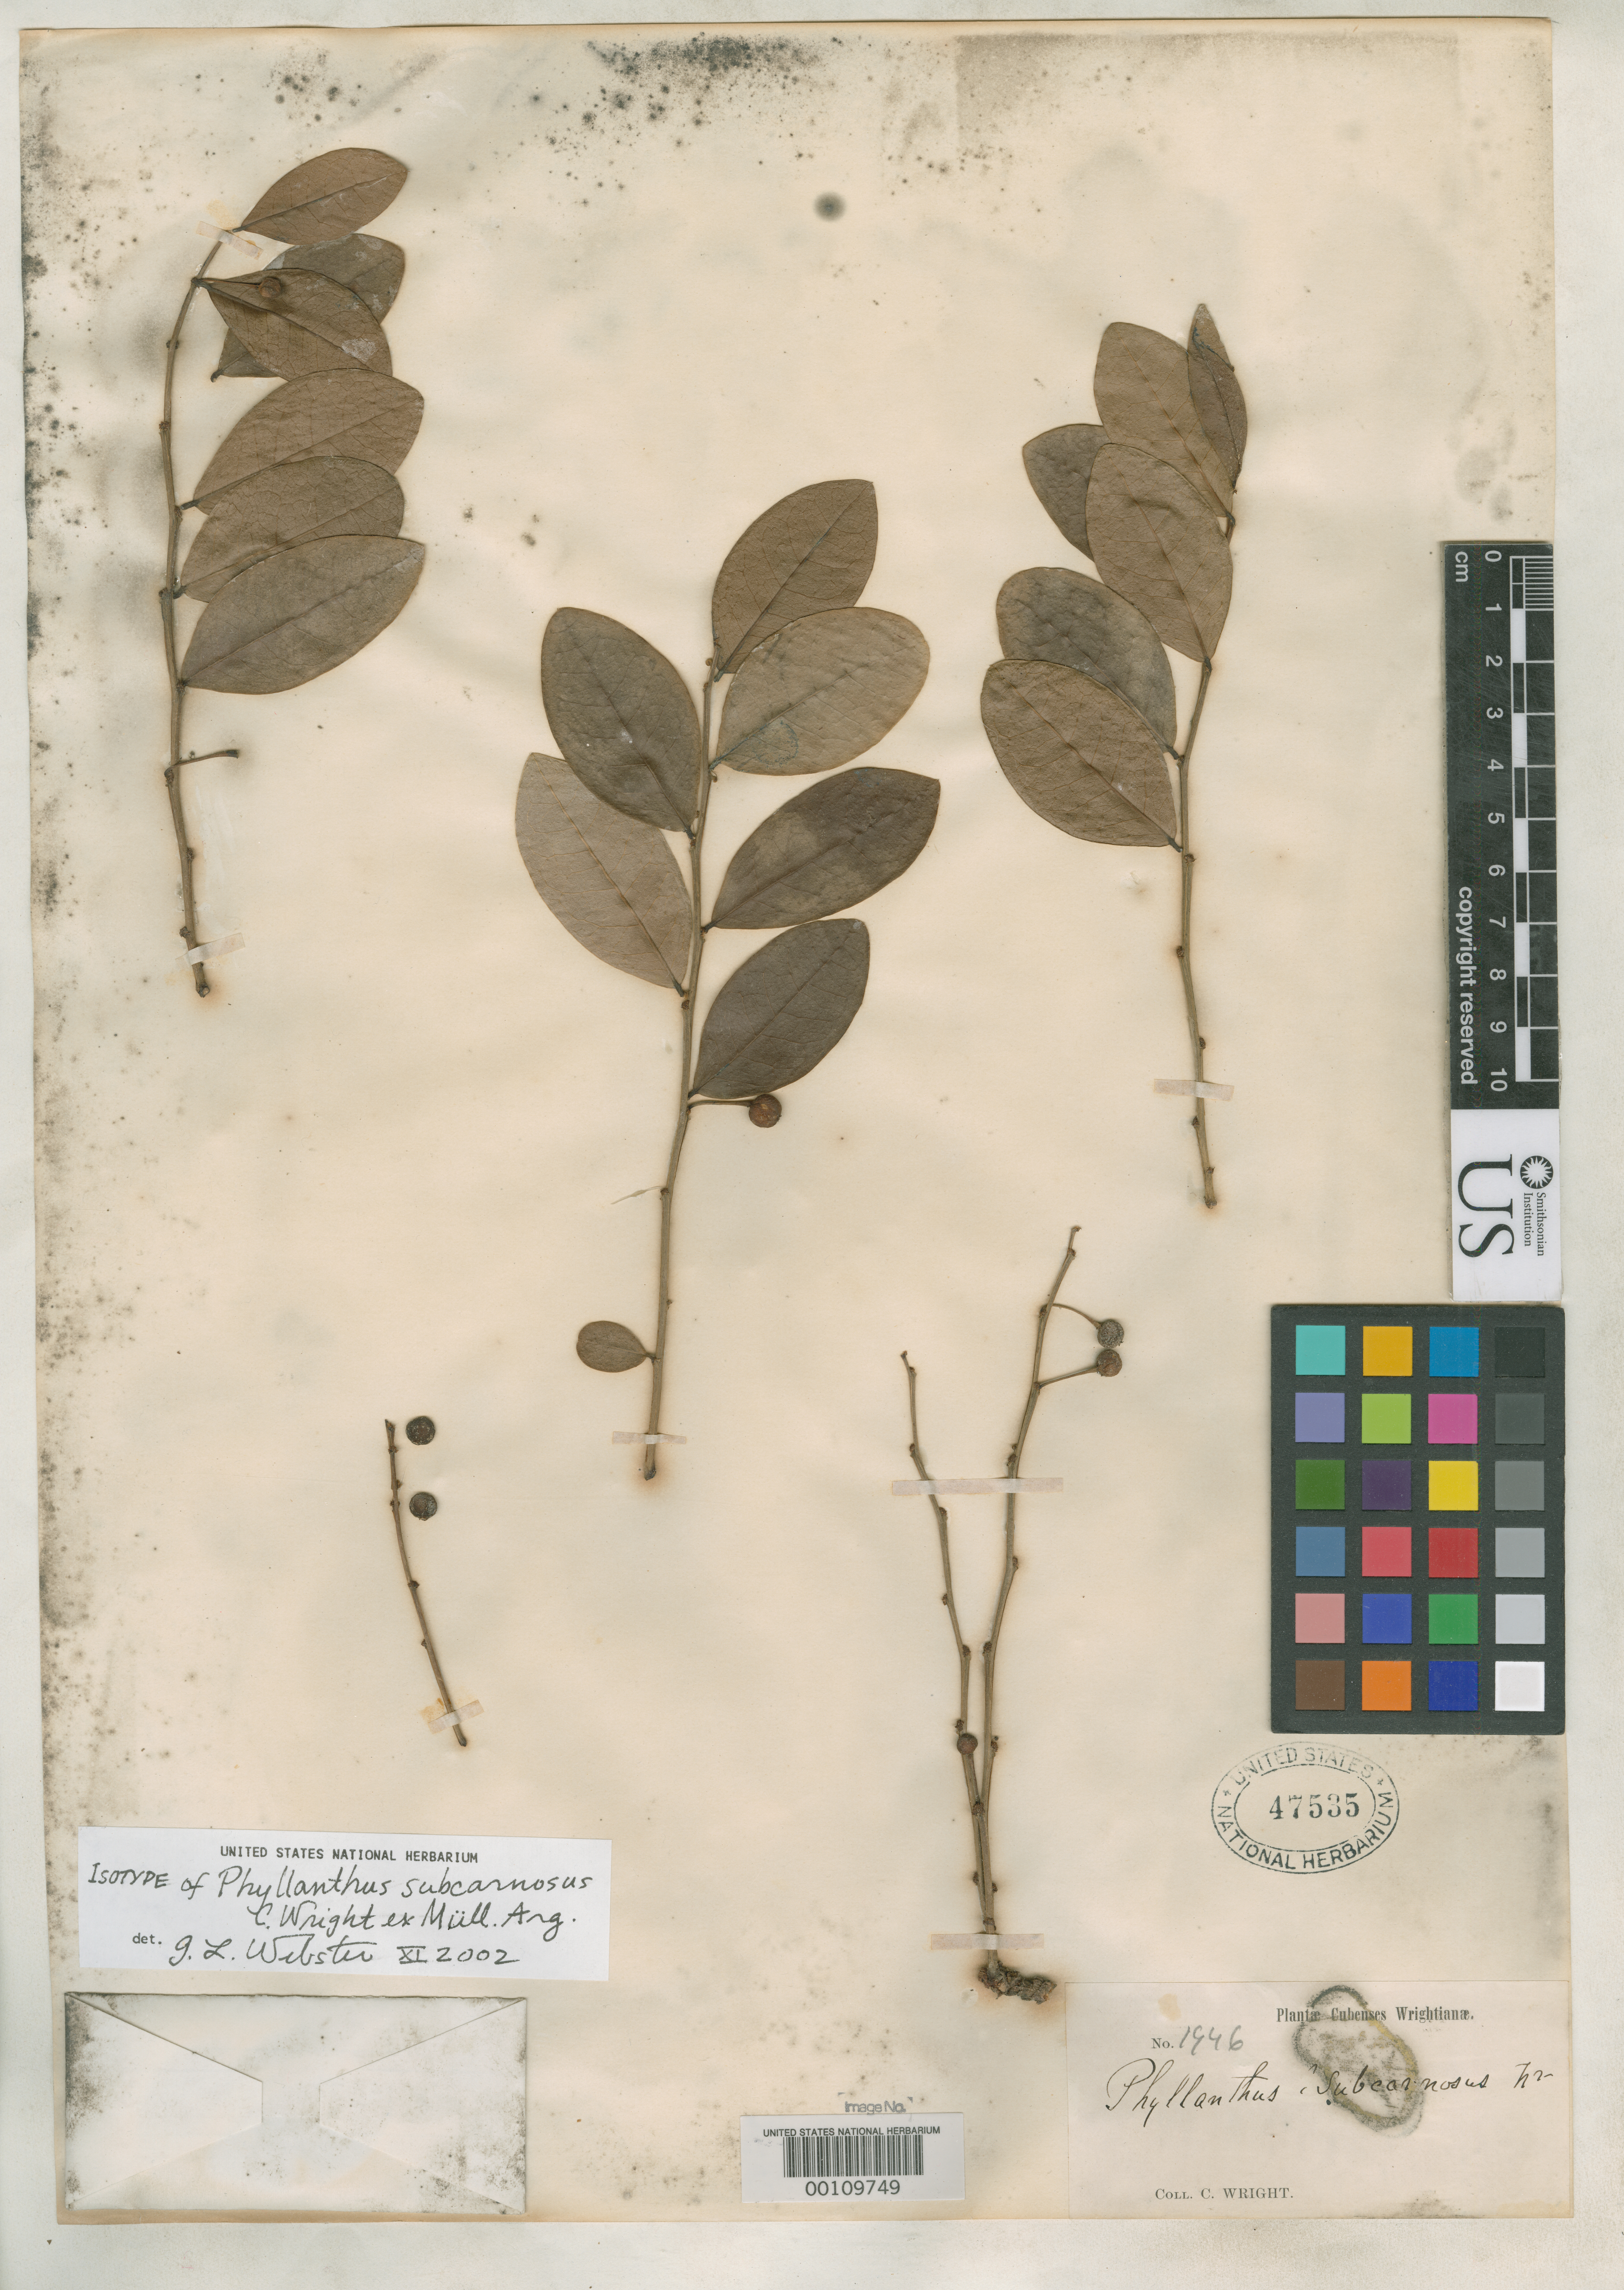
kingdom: Plantae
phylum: Tracheophyta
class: Magnoliopsida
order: Malpighiales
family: Phyllanthaceae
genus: Phyllanthus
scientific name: Phyllanthus subcarnosus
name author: C. Wright ex Griseb.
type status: Isotype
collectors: C. Wright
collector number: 1946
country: Cuba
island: Greater Antilles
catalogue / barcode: US 47535